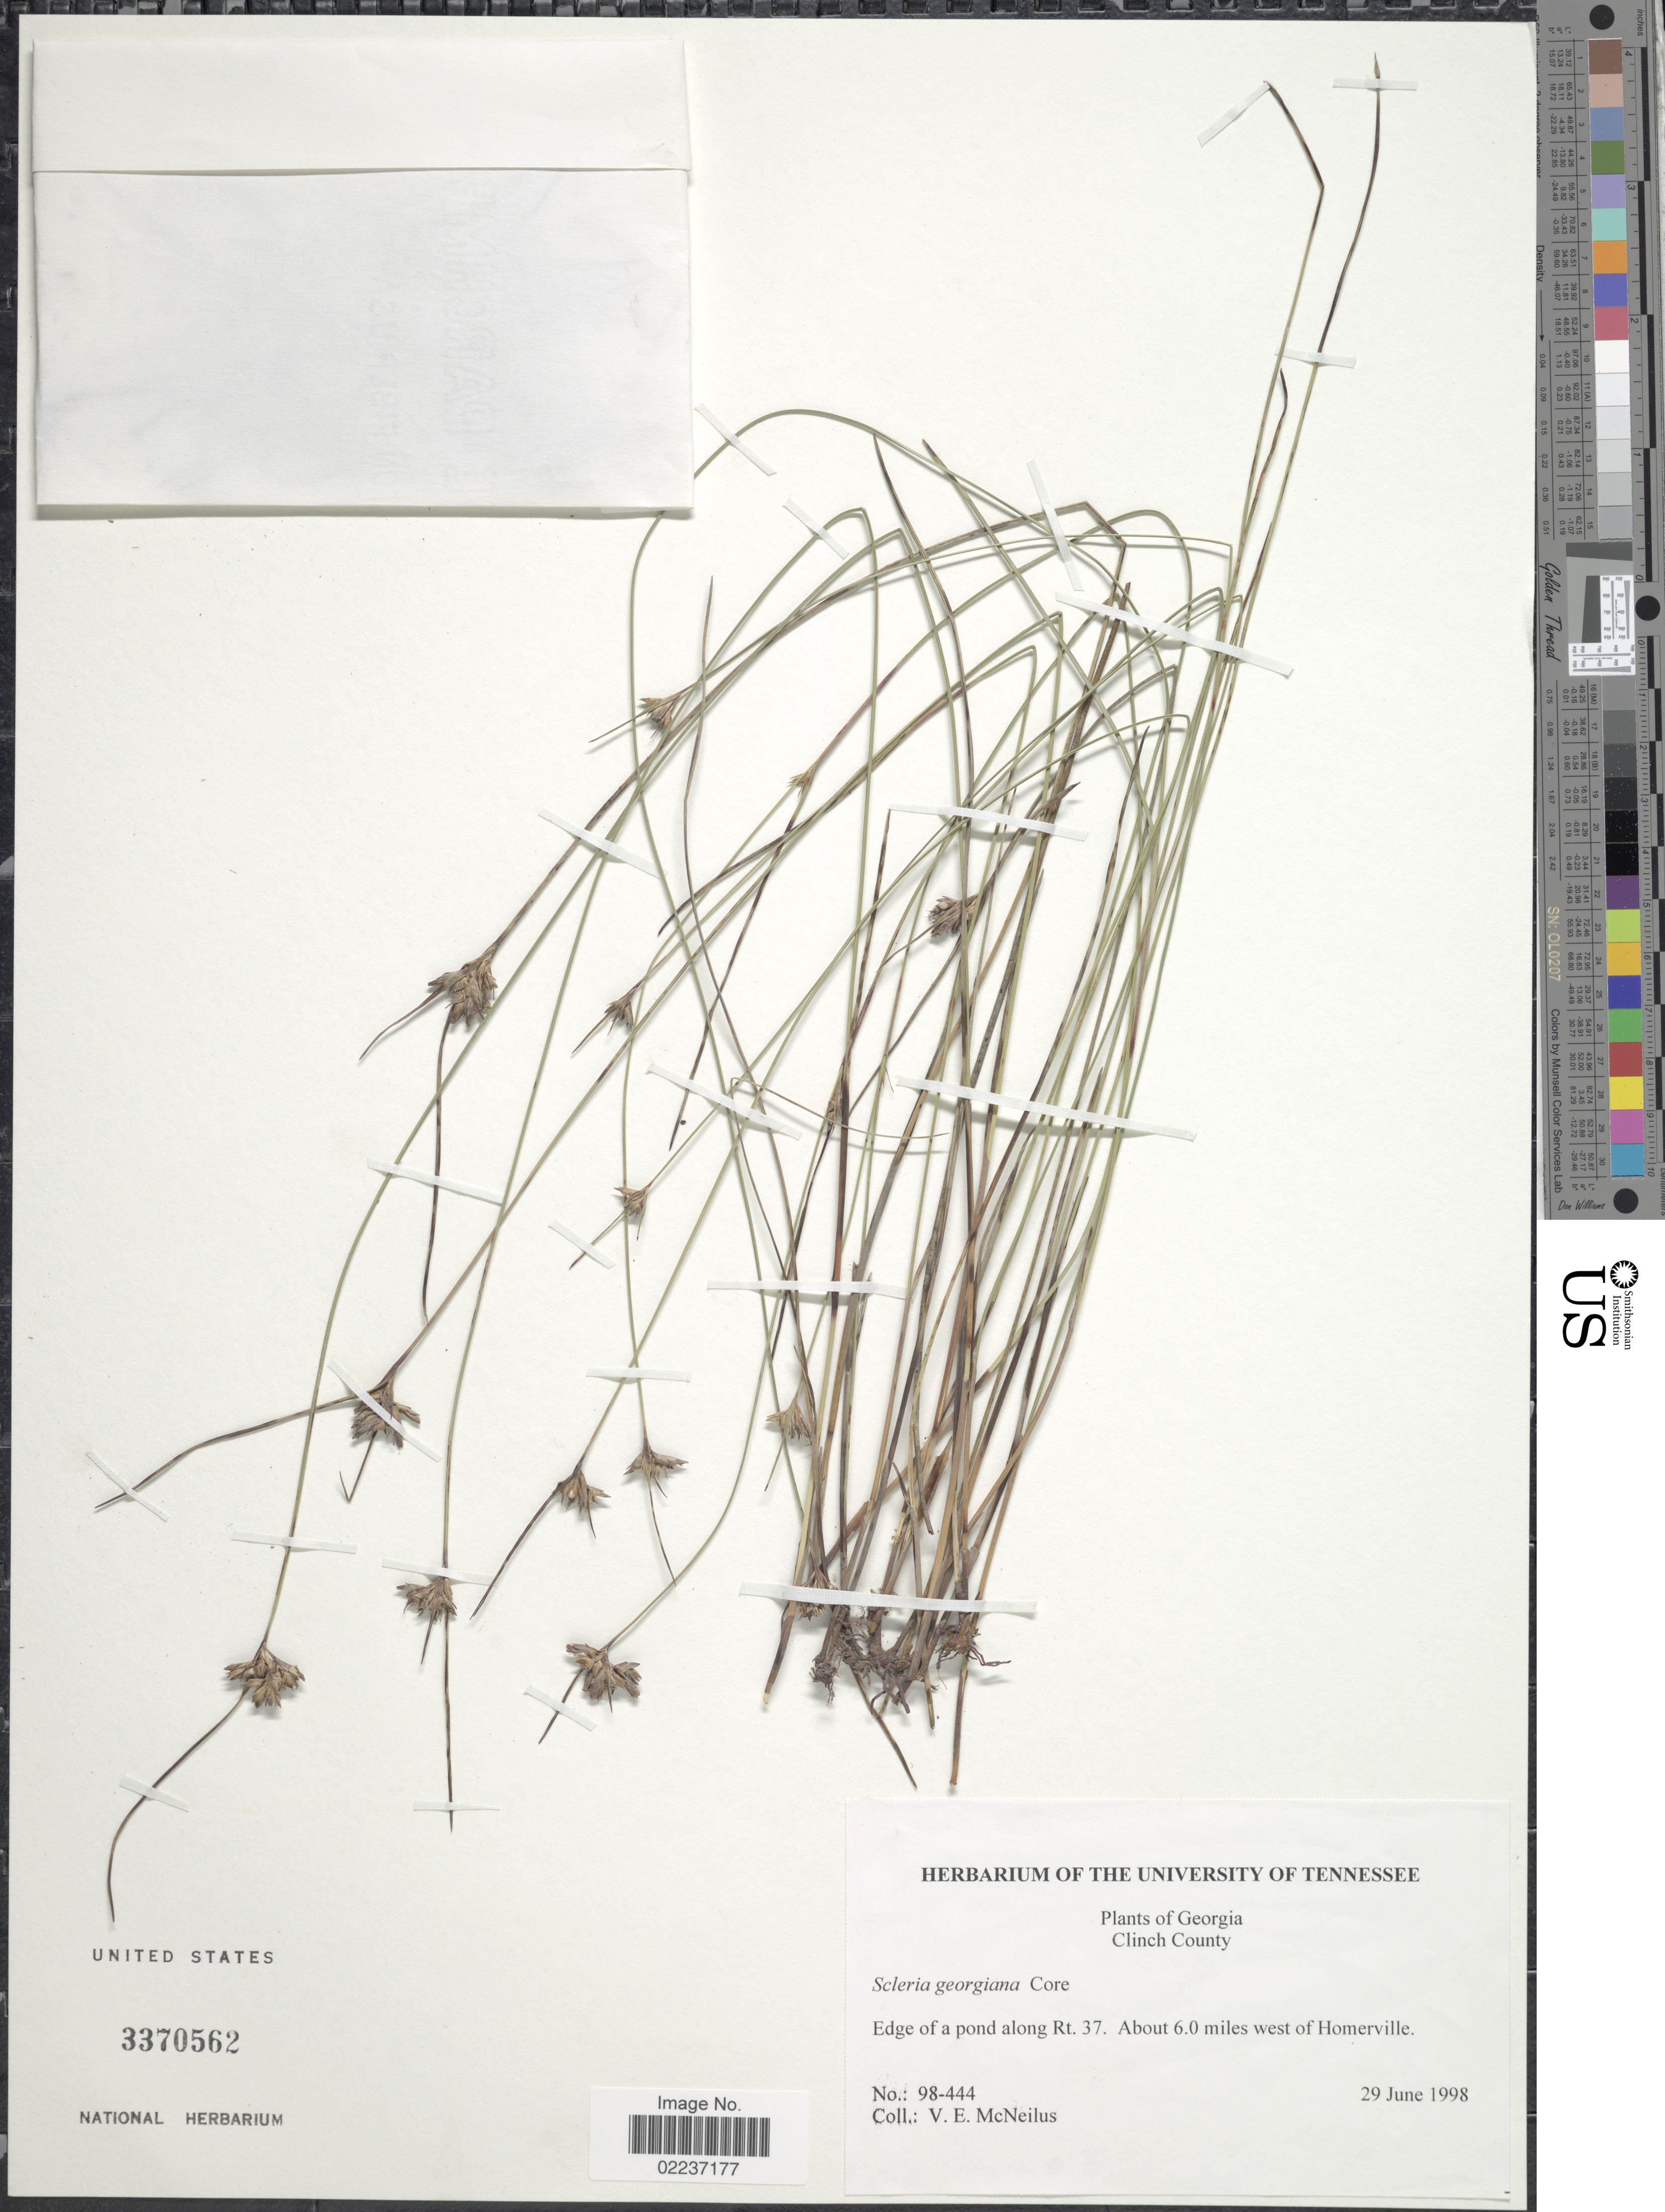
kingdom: Plantae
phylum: Tracheophyta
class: Liliopsida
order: Poales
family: Cyperaceae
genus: Scleria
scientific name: Scleria georgiana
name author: Core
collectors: V. Mcneilus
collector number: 98-444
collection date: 1998-06-29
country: United States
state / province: Georgia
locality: Clinch County, Edge of pond along Rt. 37. About 6.0 miles west of Homerville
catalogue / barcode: US 3370562